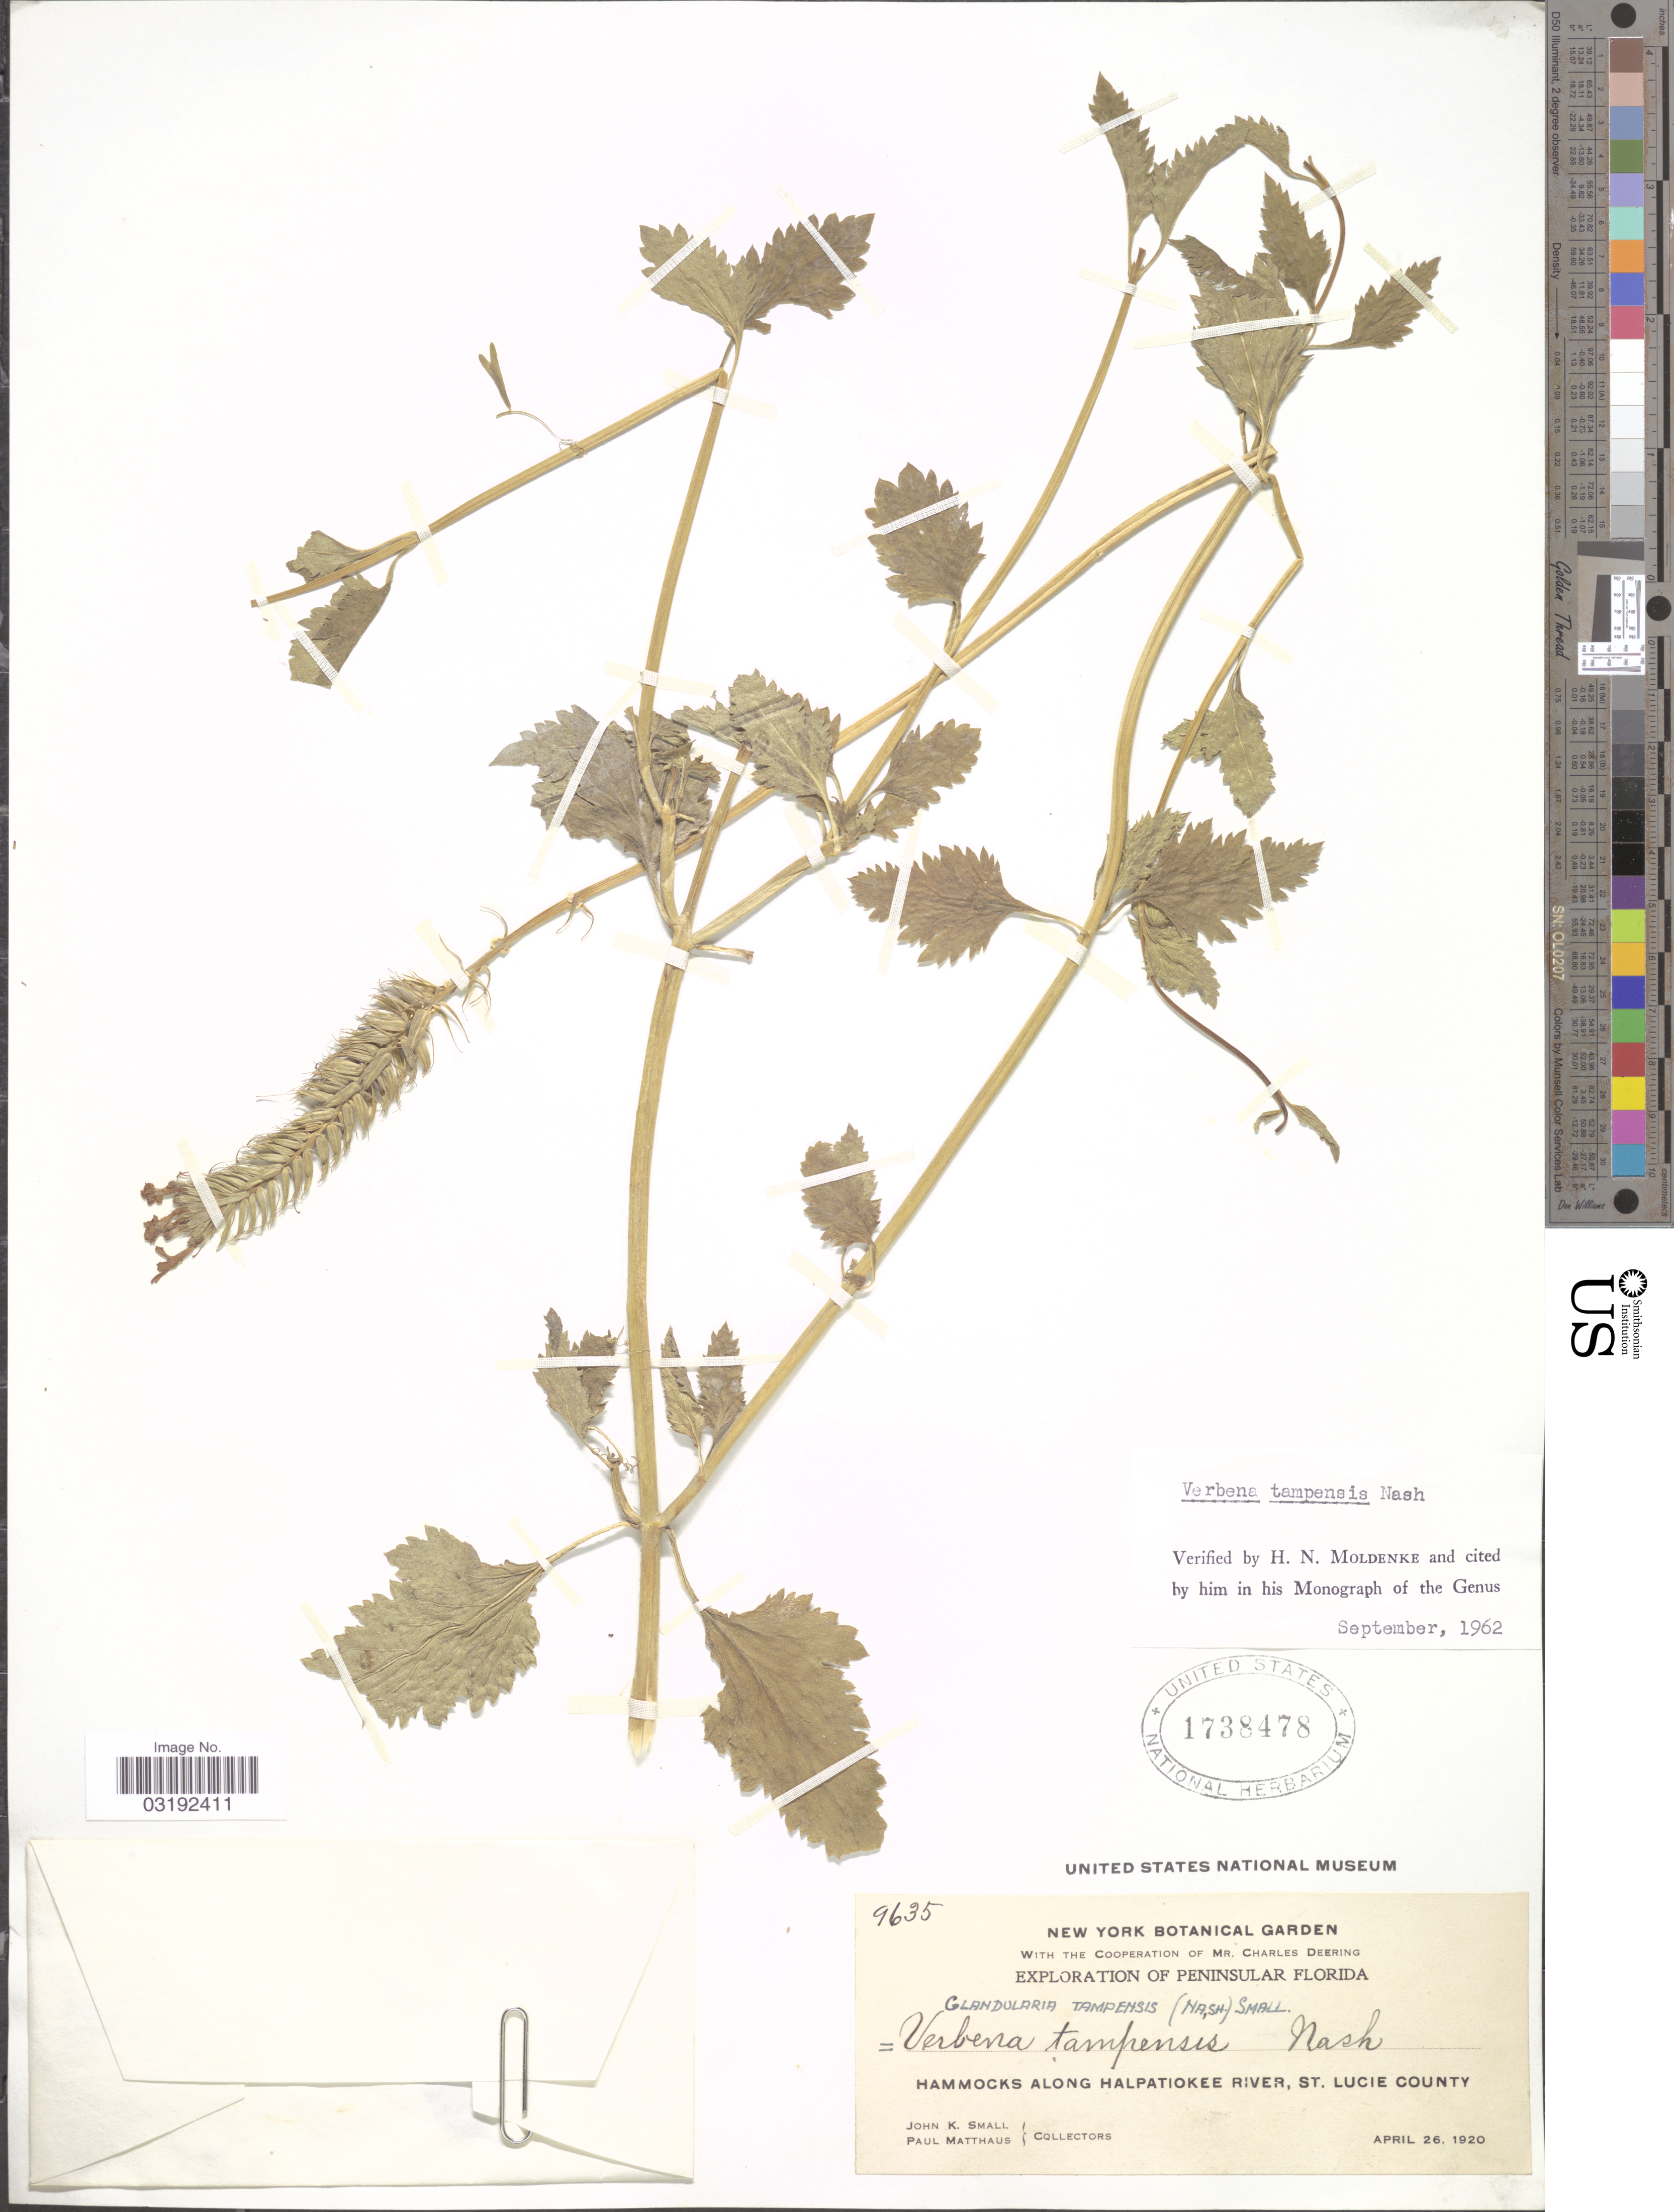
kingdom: Plantae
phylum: Tracheophyta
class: Magnoliopsida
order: Lamiales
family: Verbenaceae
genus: Verbena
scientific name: Verbena tampensis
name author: Nash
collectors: J. K. Small & P. Matthaus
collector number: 9635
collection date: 1920-04-26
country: United States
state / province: Florida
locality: Peninsular Florida, Hammocks along Halpatiokee River, St. Lucie County.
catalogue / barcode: US 1738478